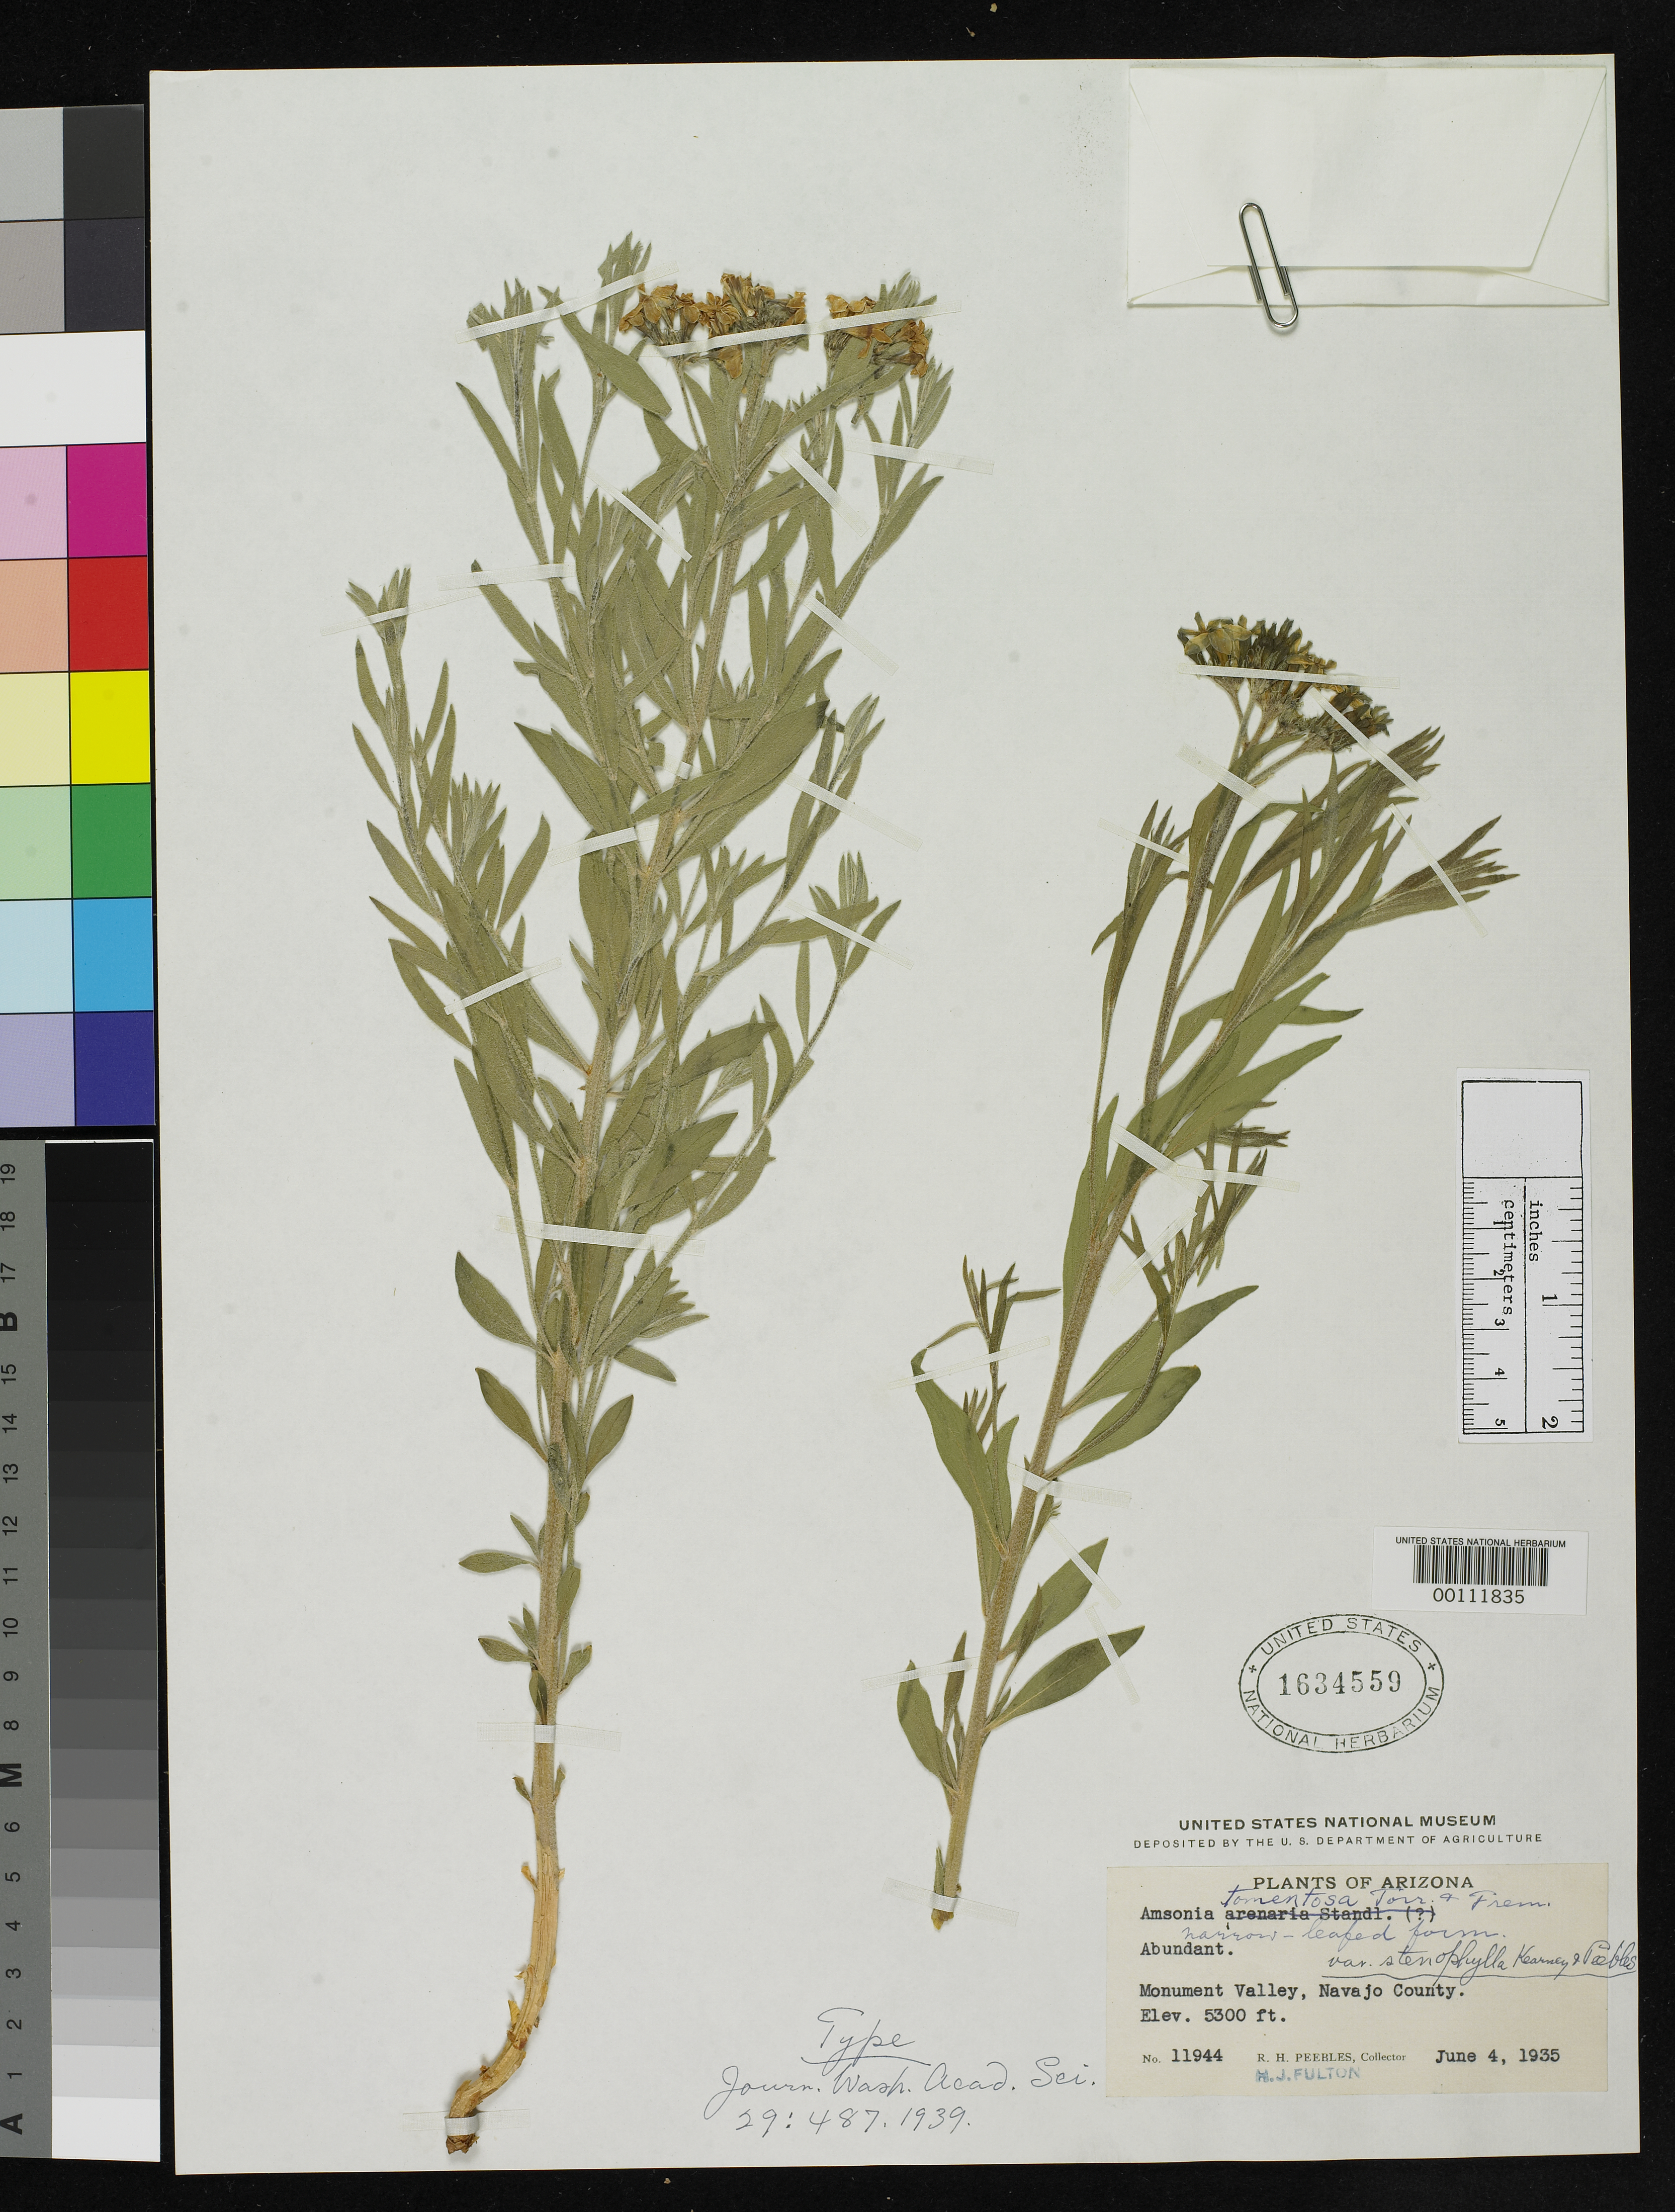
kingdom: Plantae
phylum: Tracheophyta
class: Magnoliopsida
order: Gentianales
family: Apocynaceae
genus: Amsonia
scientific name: Amsonia tomentosa var. stenophylla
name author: Kearney & Peebles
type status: Holotype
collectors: R. H. Peebles & H. Fulton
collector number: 11944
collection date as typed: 04 Jun 1935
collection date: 1935-06-04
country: United States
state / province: Arizona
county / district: Navajo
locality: Monument Valley.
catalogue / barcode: US 1634559